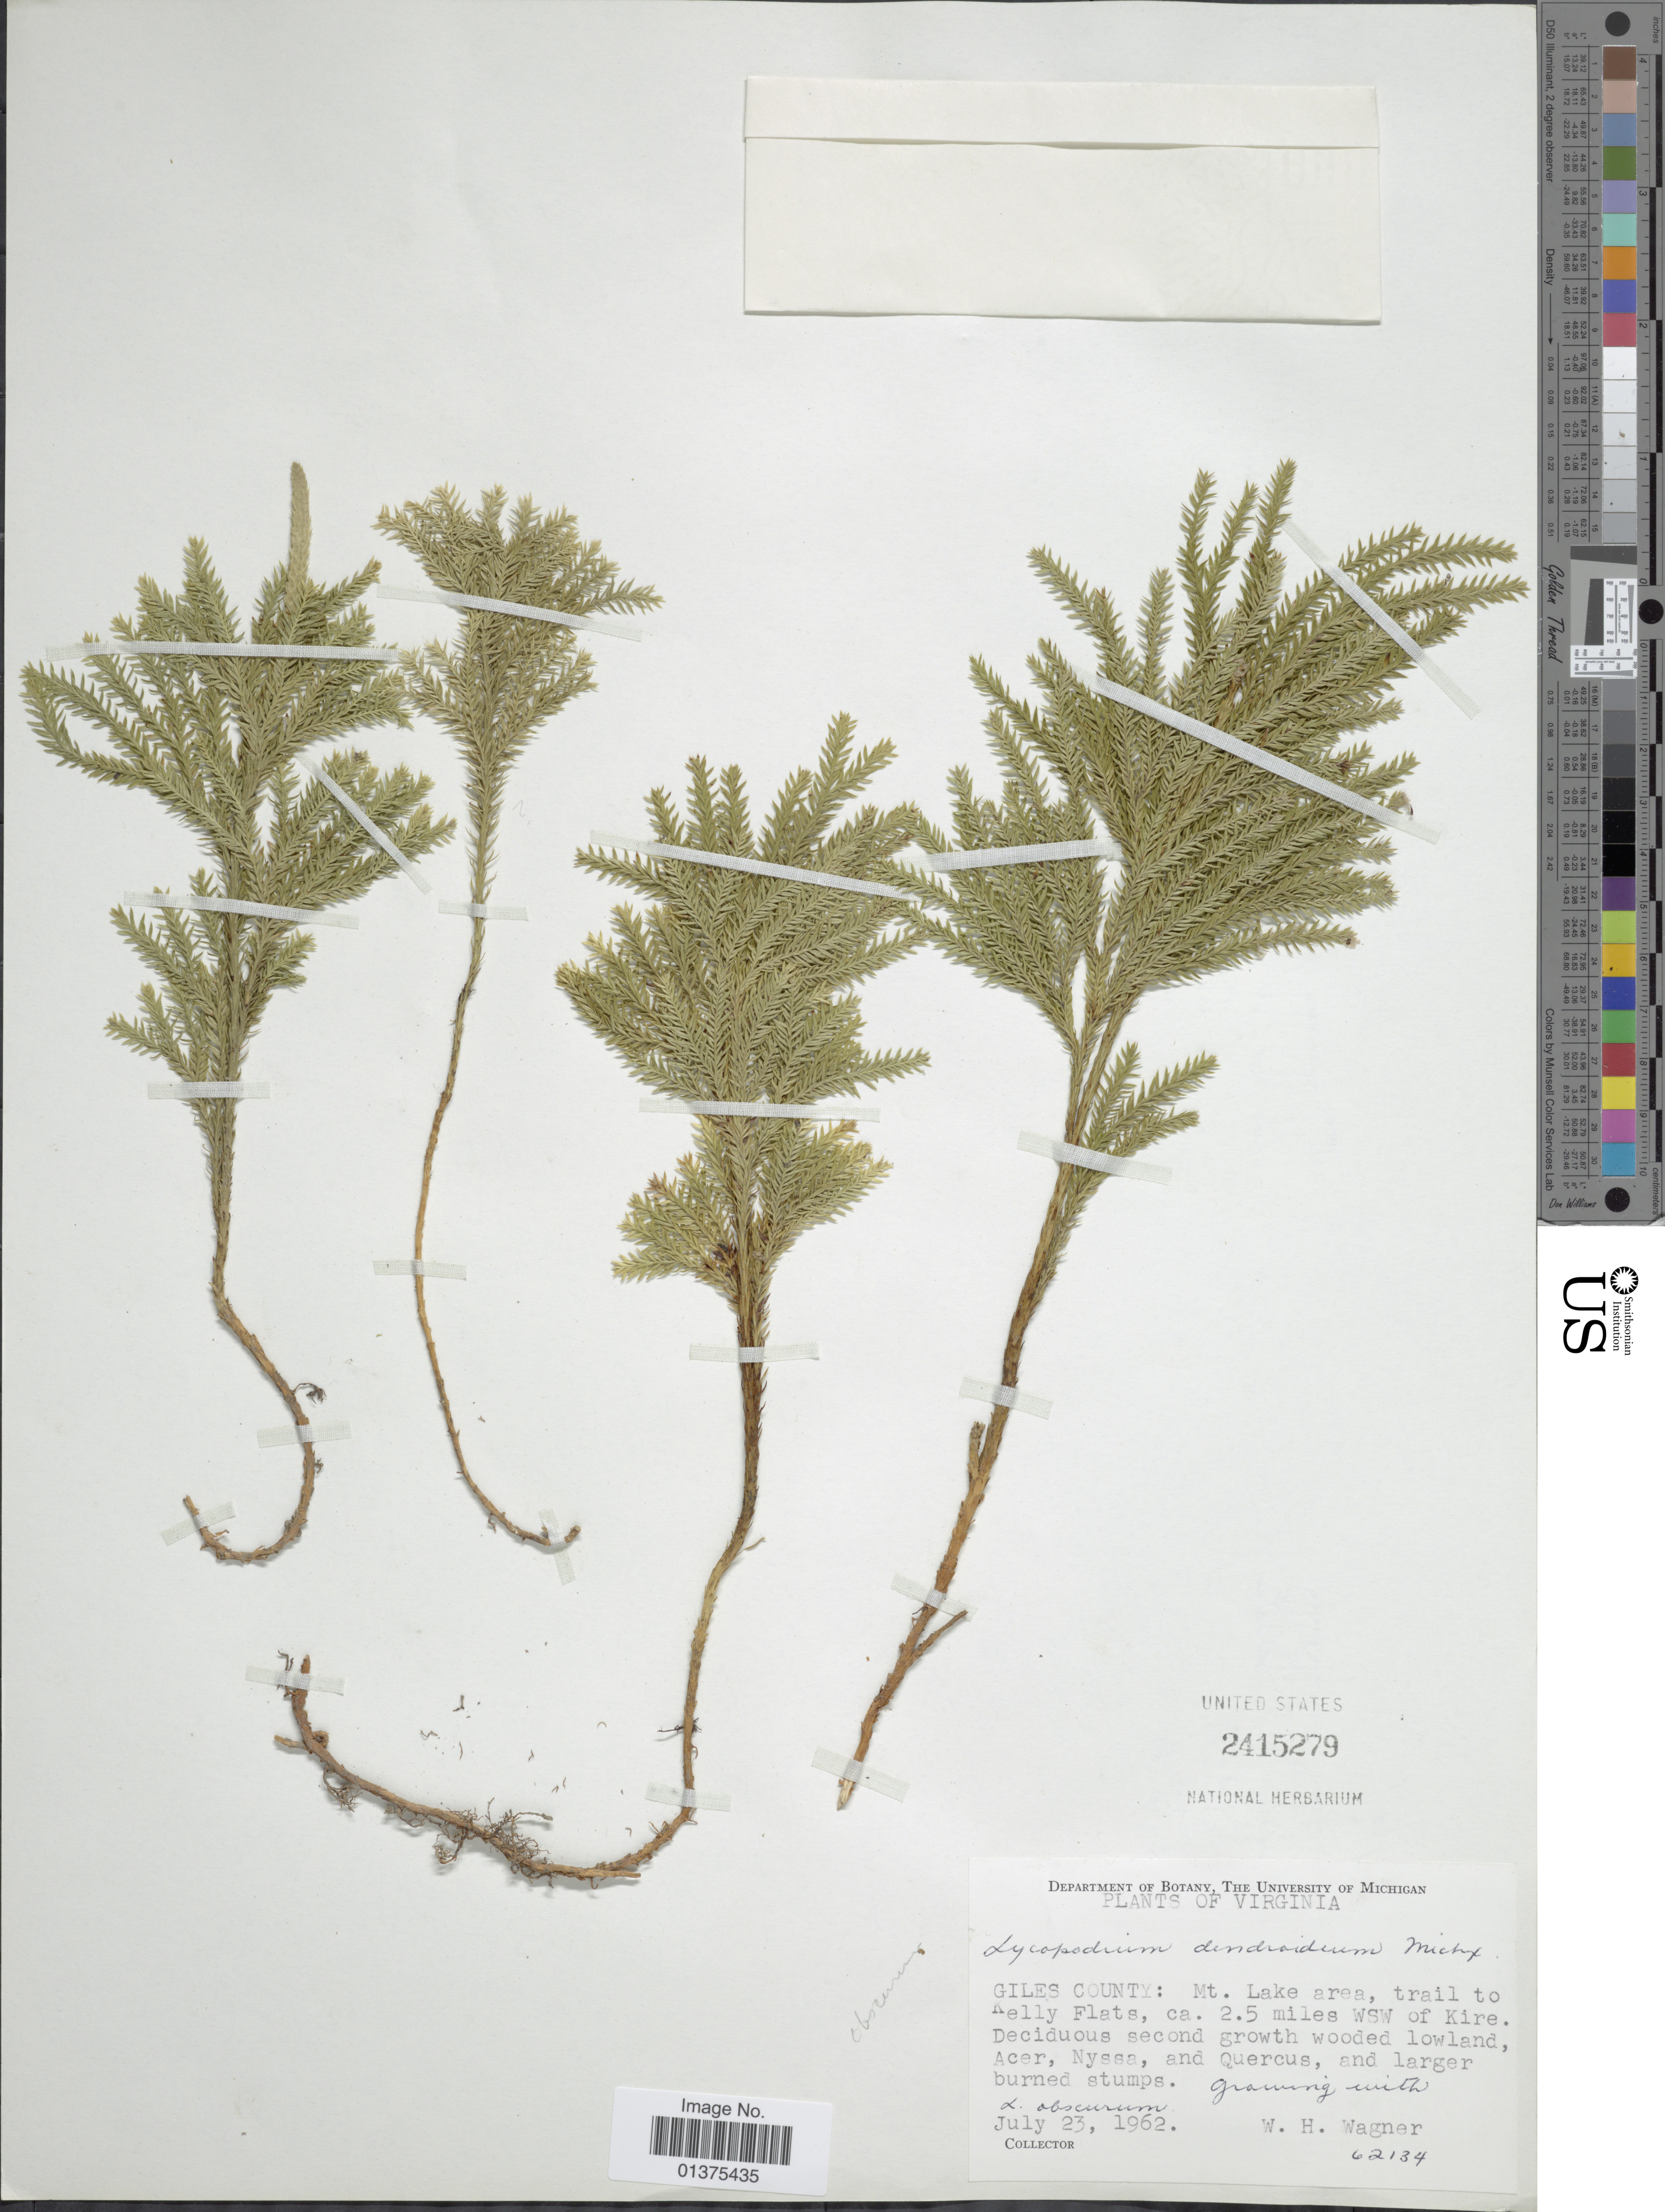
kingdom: Plantae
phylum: Tracheophyta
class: Lycopodiopsida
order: Lycopodiales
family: Lycopodiaceae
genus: Dendrolycopodium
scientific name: Dendrolycopodium obscurum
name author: (L.) A. Haines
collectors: W. H. Wagner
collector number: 62134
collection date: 1962-07-23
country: United States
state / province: Virginia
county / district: Giles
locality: Mt. Lake area, trail to Kelly flats, ca. 2.5 miles WSW of Kire.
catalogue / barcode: US 2415279